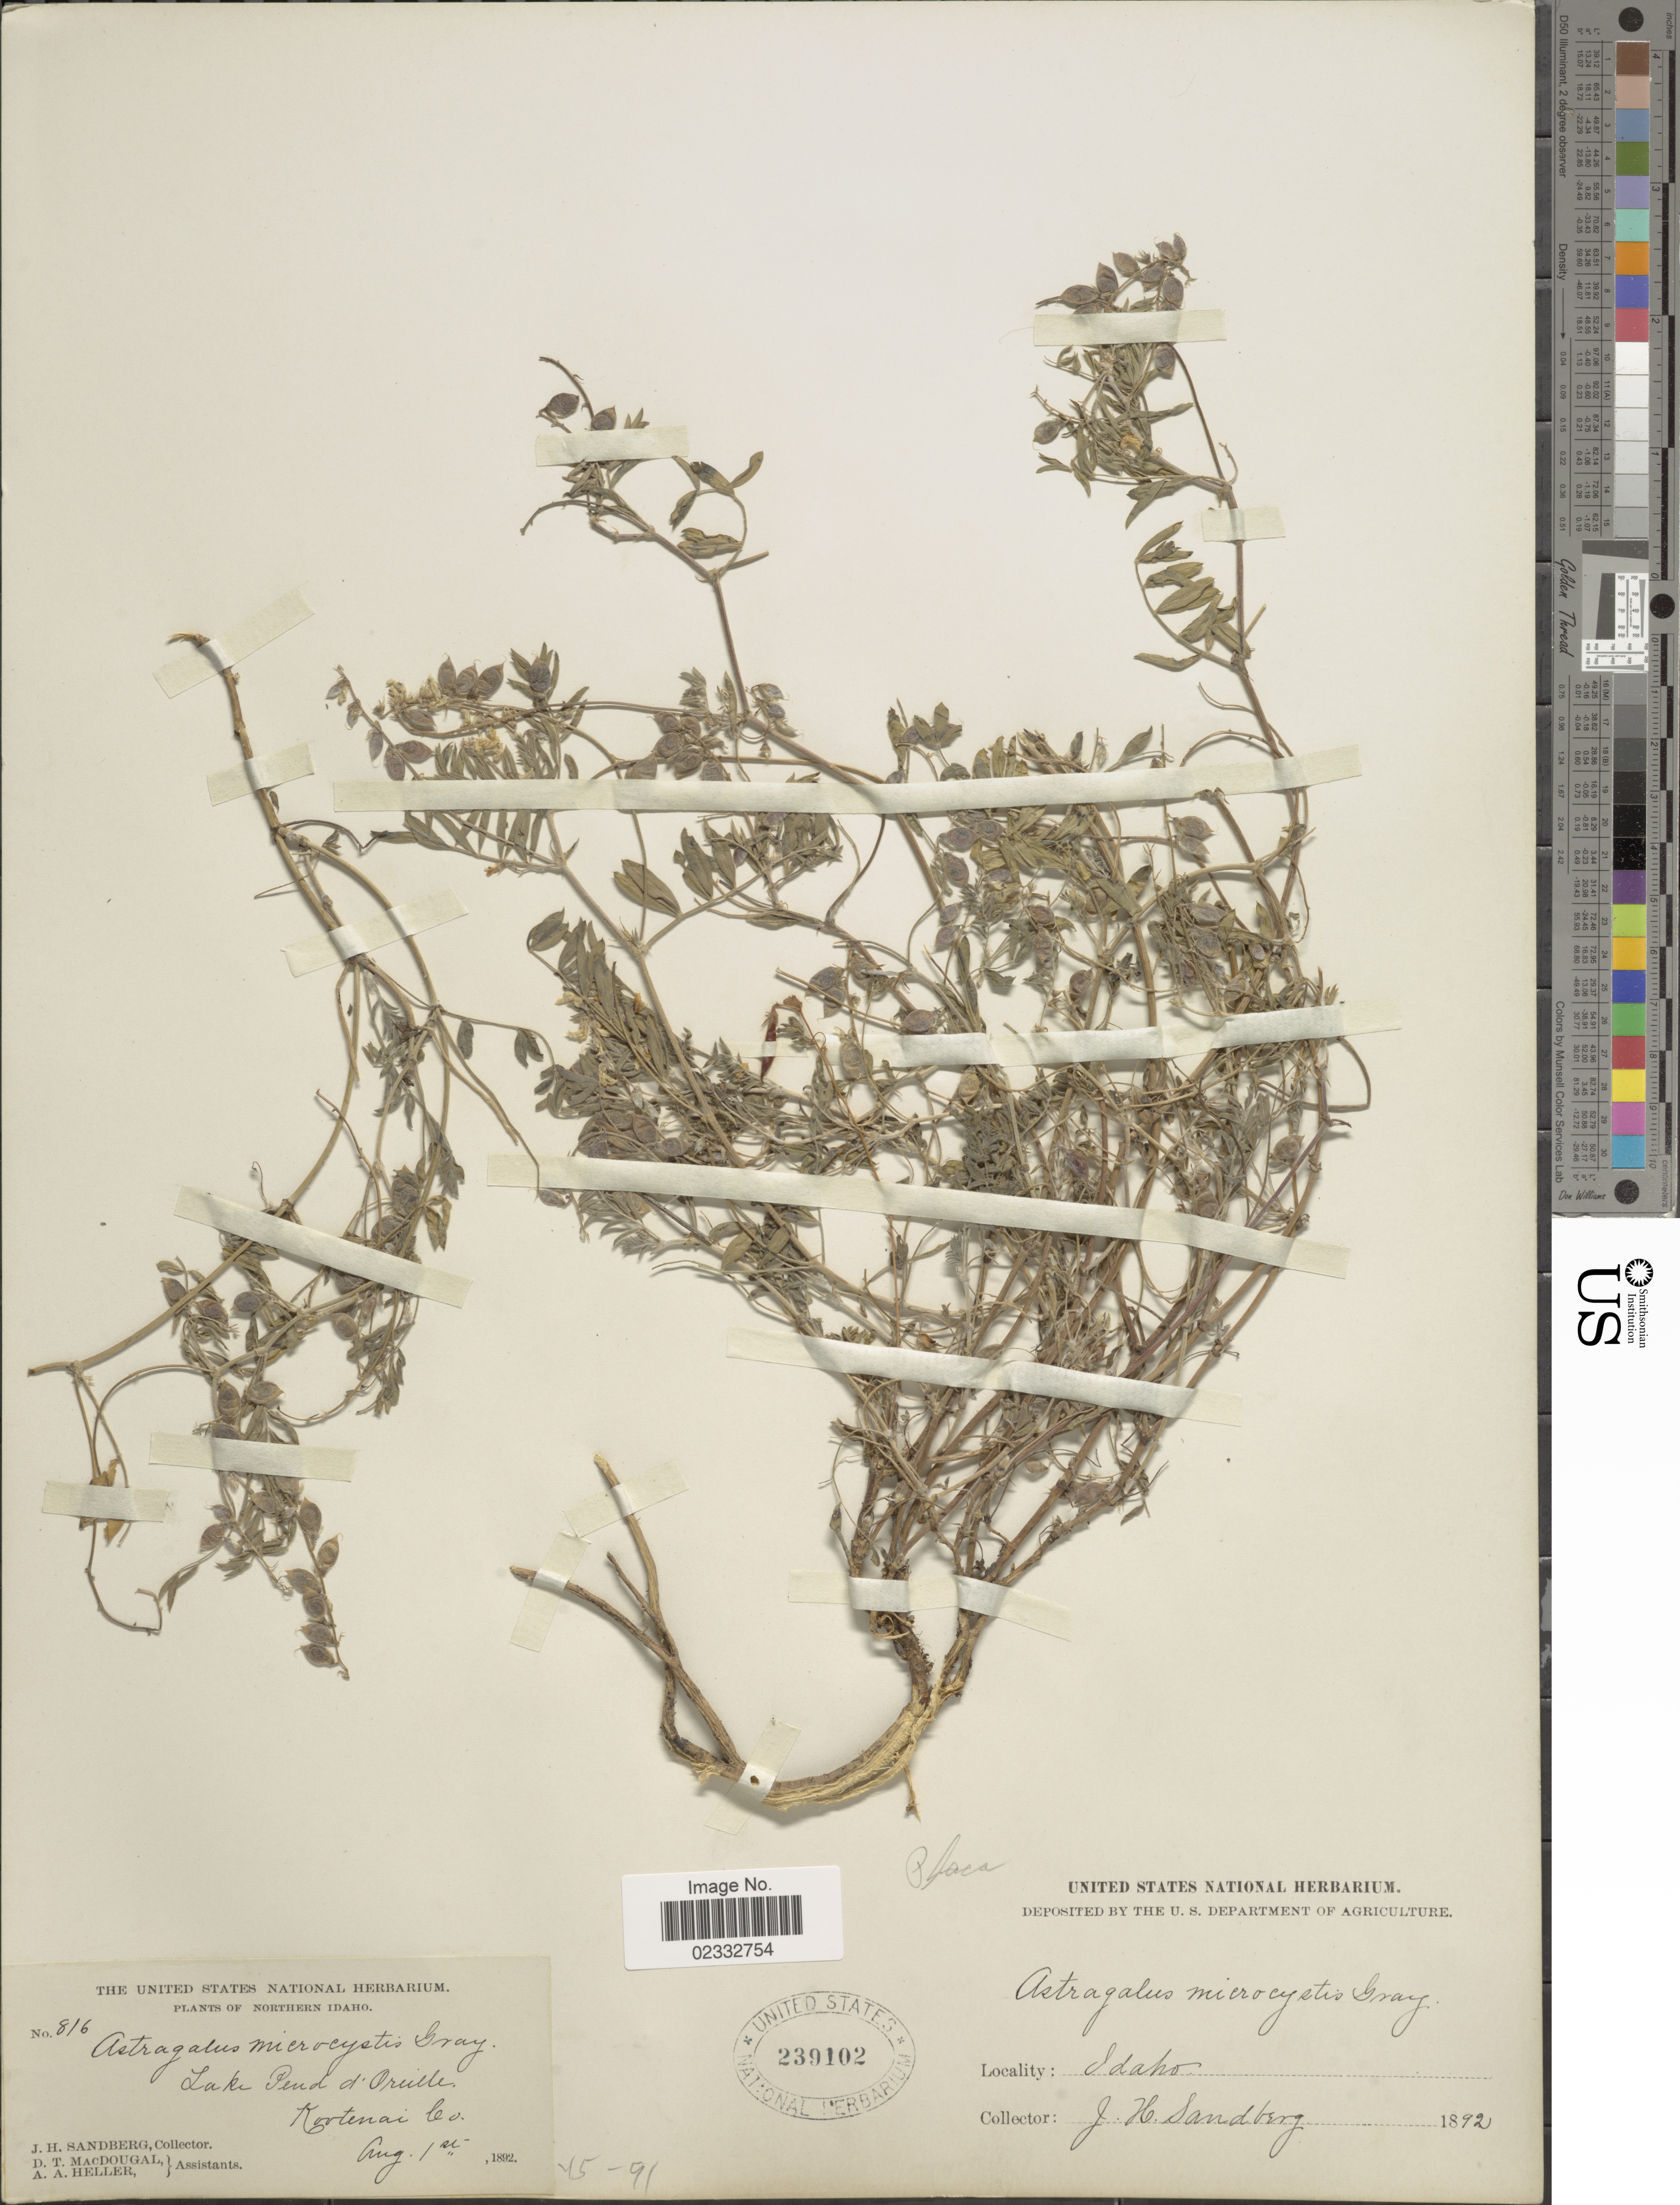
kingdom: Plantae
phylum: Tracheophyta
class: Magnoliopsida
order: Fabales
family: Fabaceae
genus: Astragalus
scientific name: Astragalus microcystis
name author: A. Gray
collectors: J. H. Sandberg, D. McDougal & A. A. Heller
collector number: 816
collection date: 1892-08-01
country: United States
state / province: Idaho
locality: Northern Idaho, lake Pend d. Oreille, Kootenai Co.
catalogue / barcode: US 239102